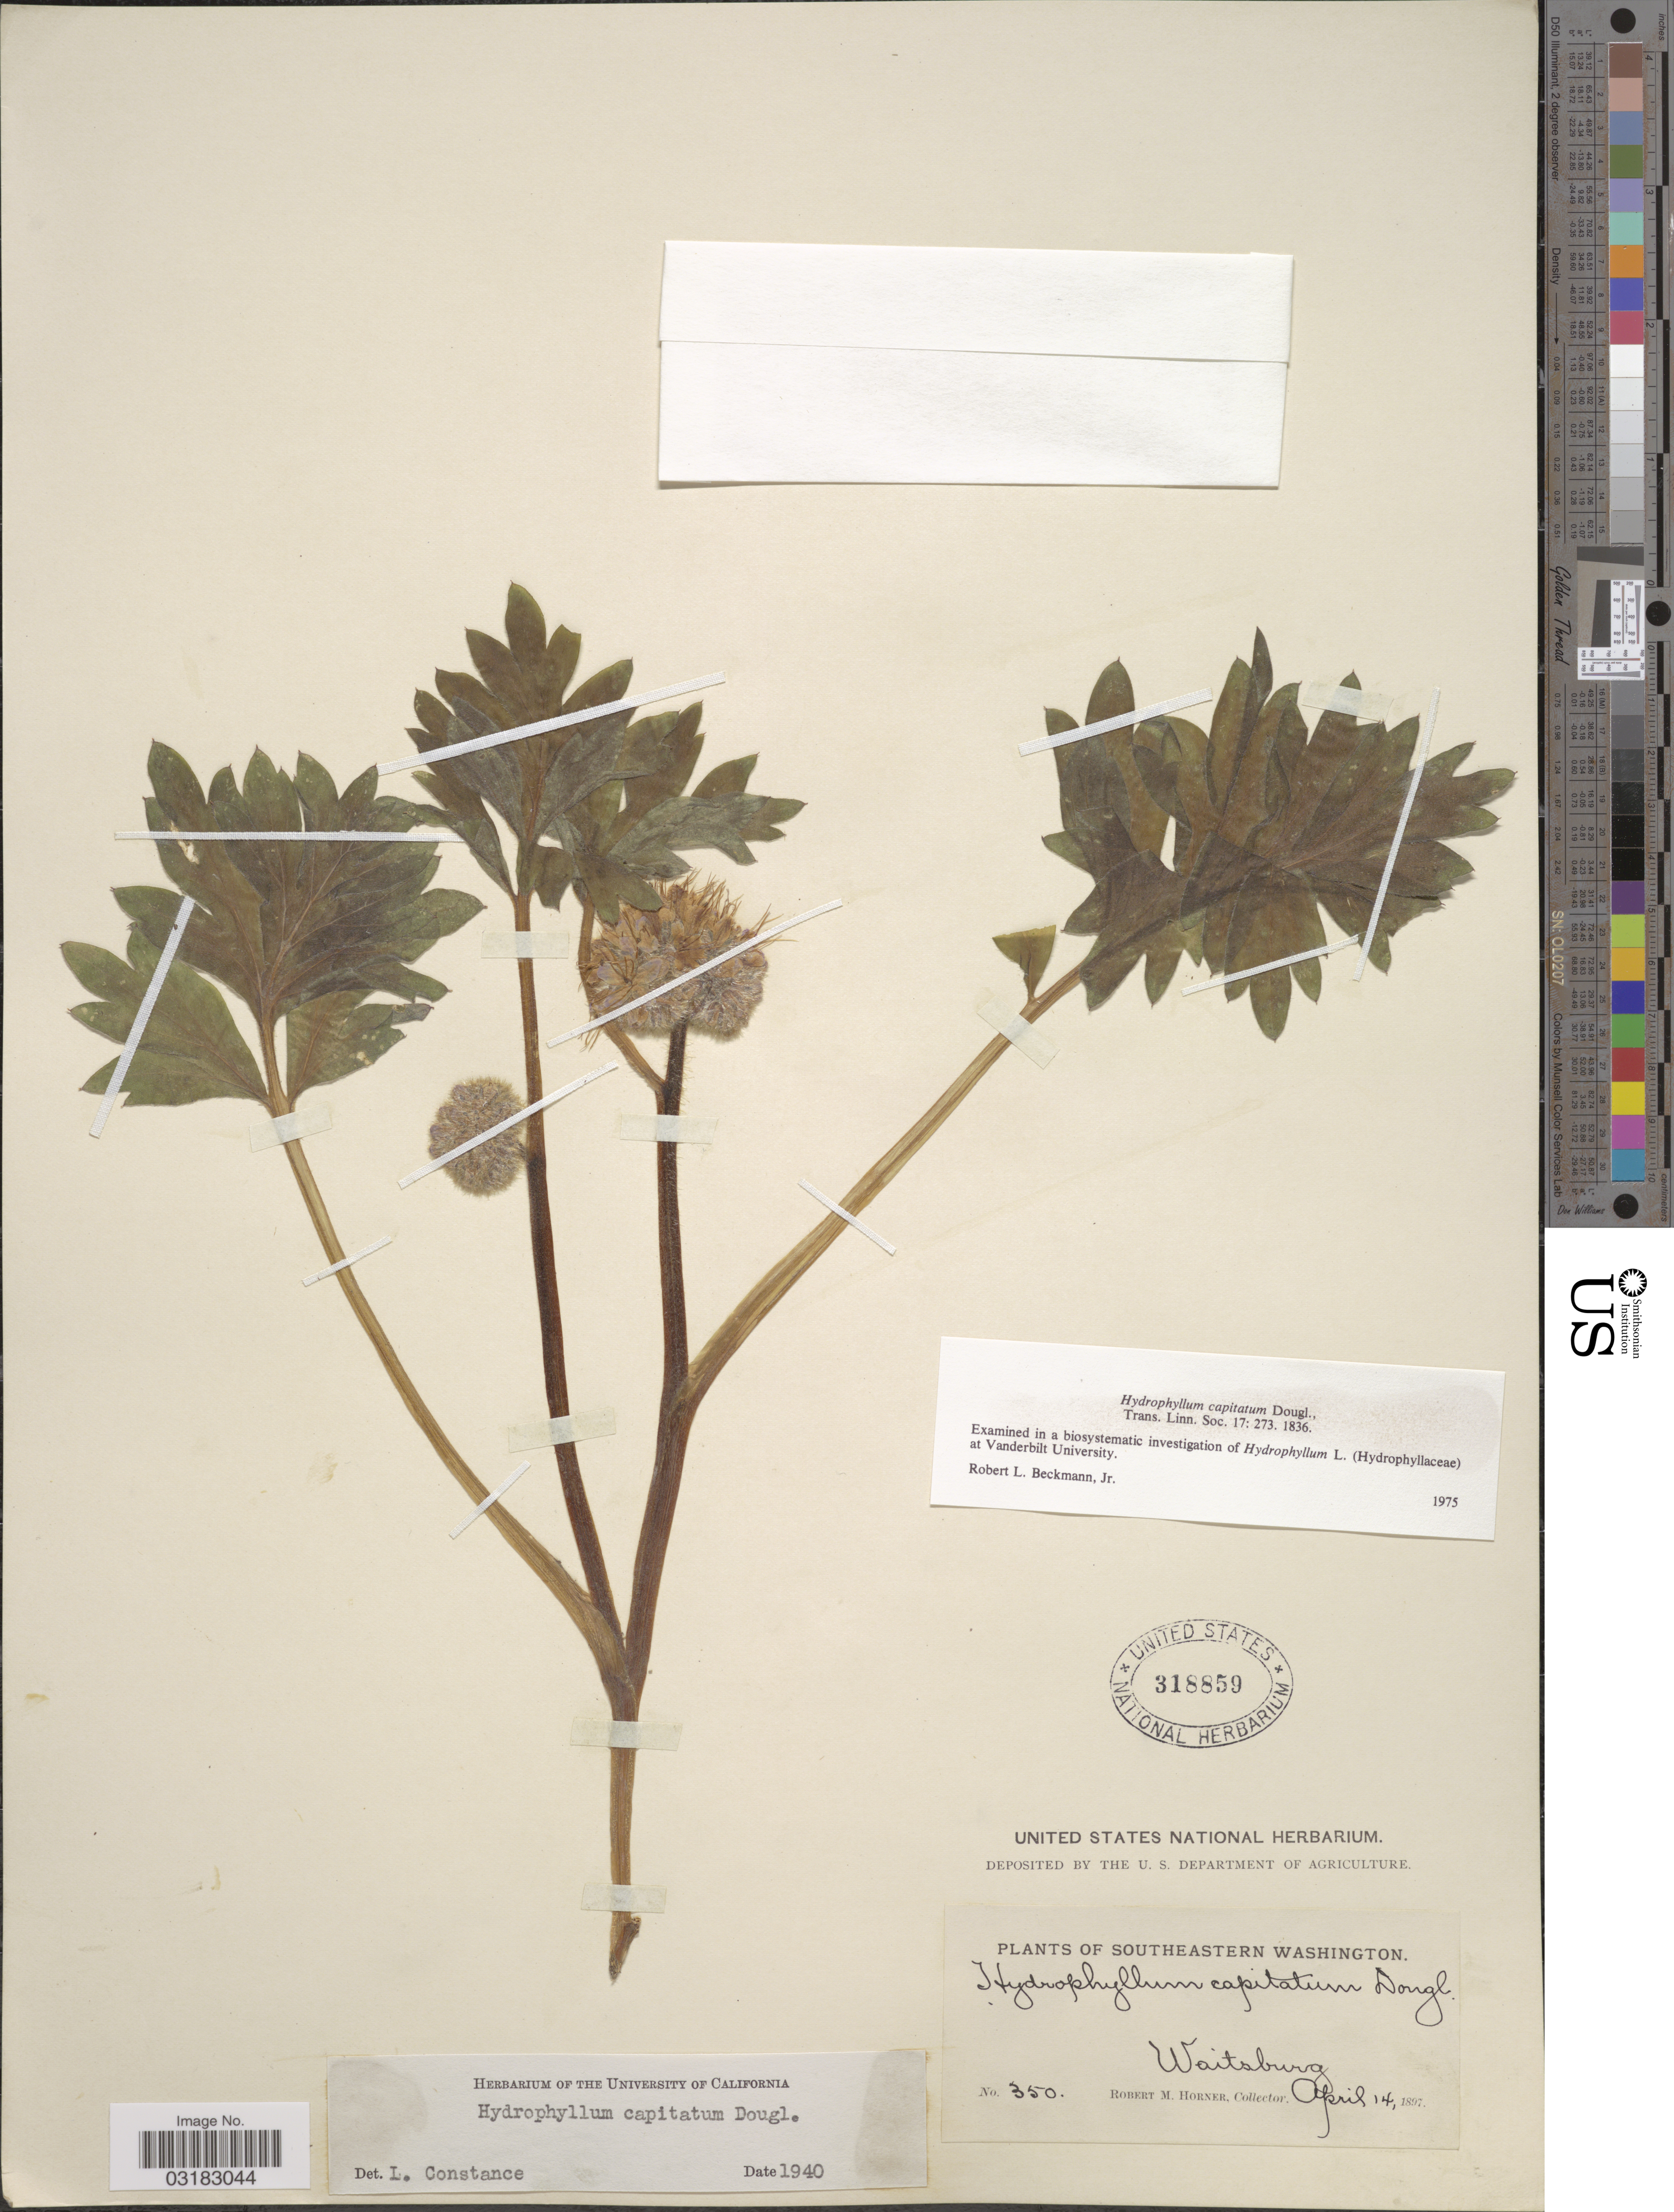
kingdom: Plantae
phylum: Tracheophyta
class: Magnoliopsida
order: Boraginales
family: Hydrophyllaceae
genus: Hydrophyllum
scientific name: Hydrophyllum capitatum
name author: Douglas ex Benth.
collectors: R. Horner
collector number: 350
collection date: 1897-04-14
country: United States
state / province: Washington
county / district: Walla Walla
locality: Southeastern Washington. Waitsburg.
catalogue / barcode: US 318859